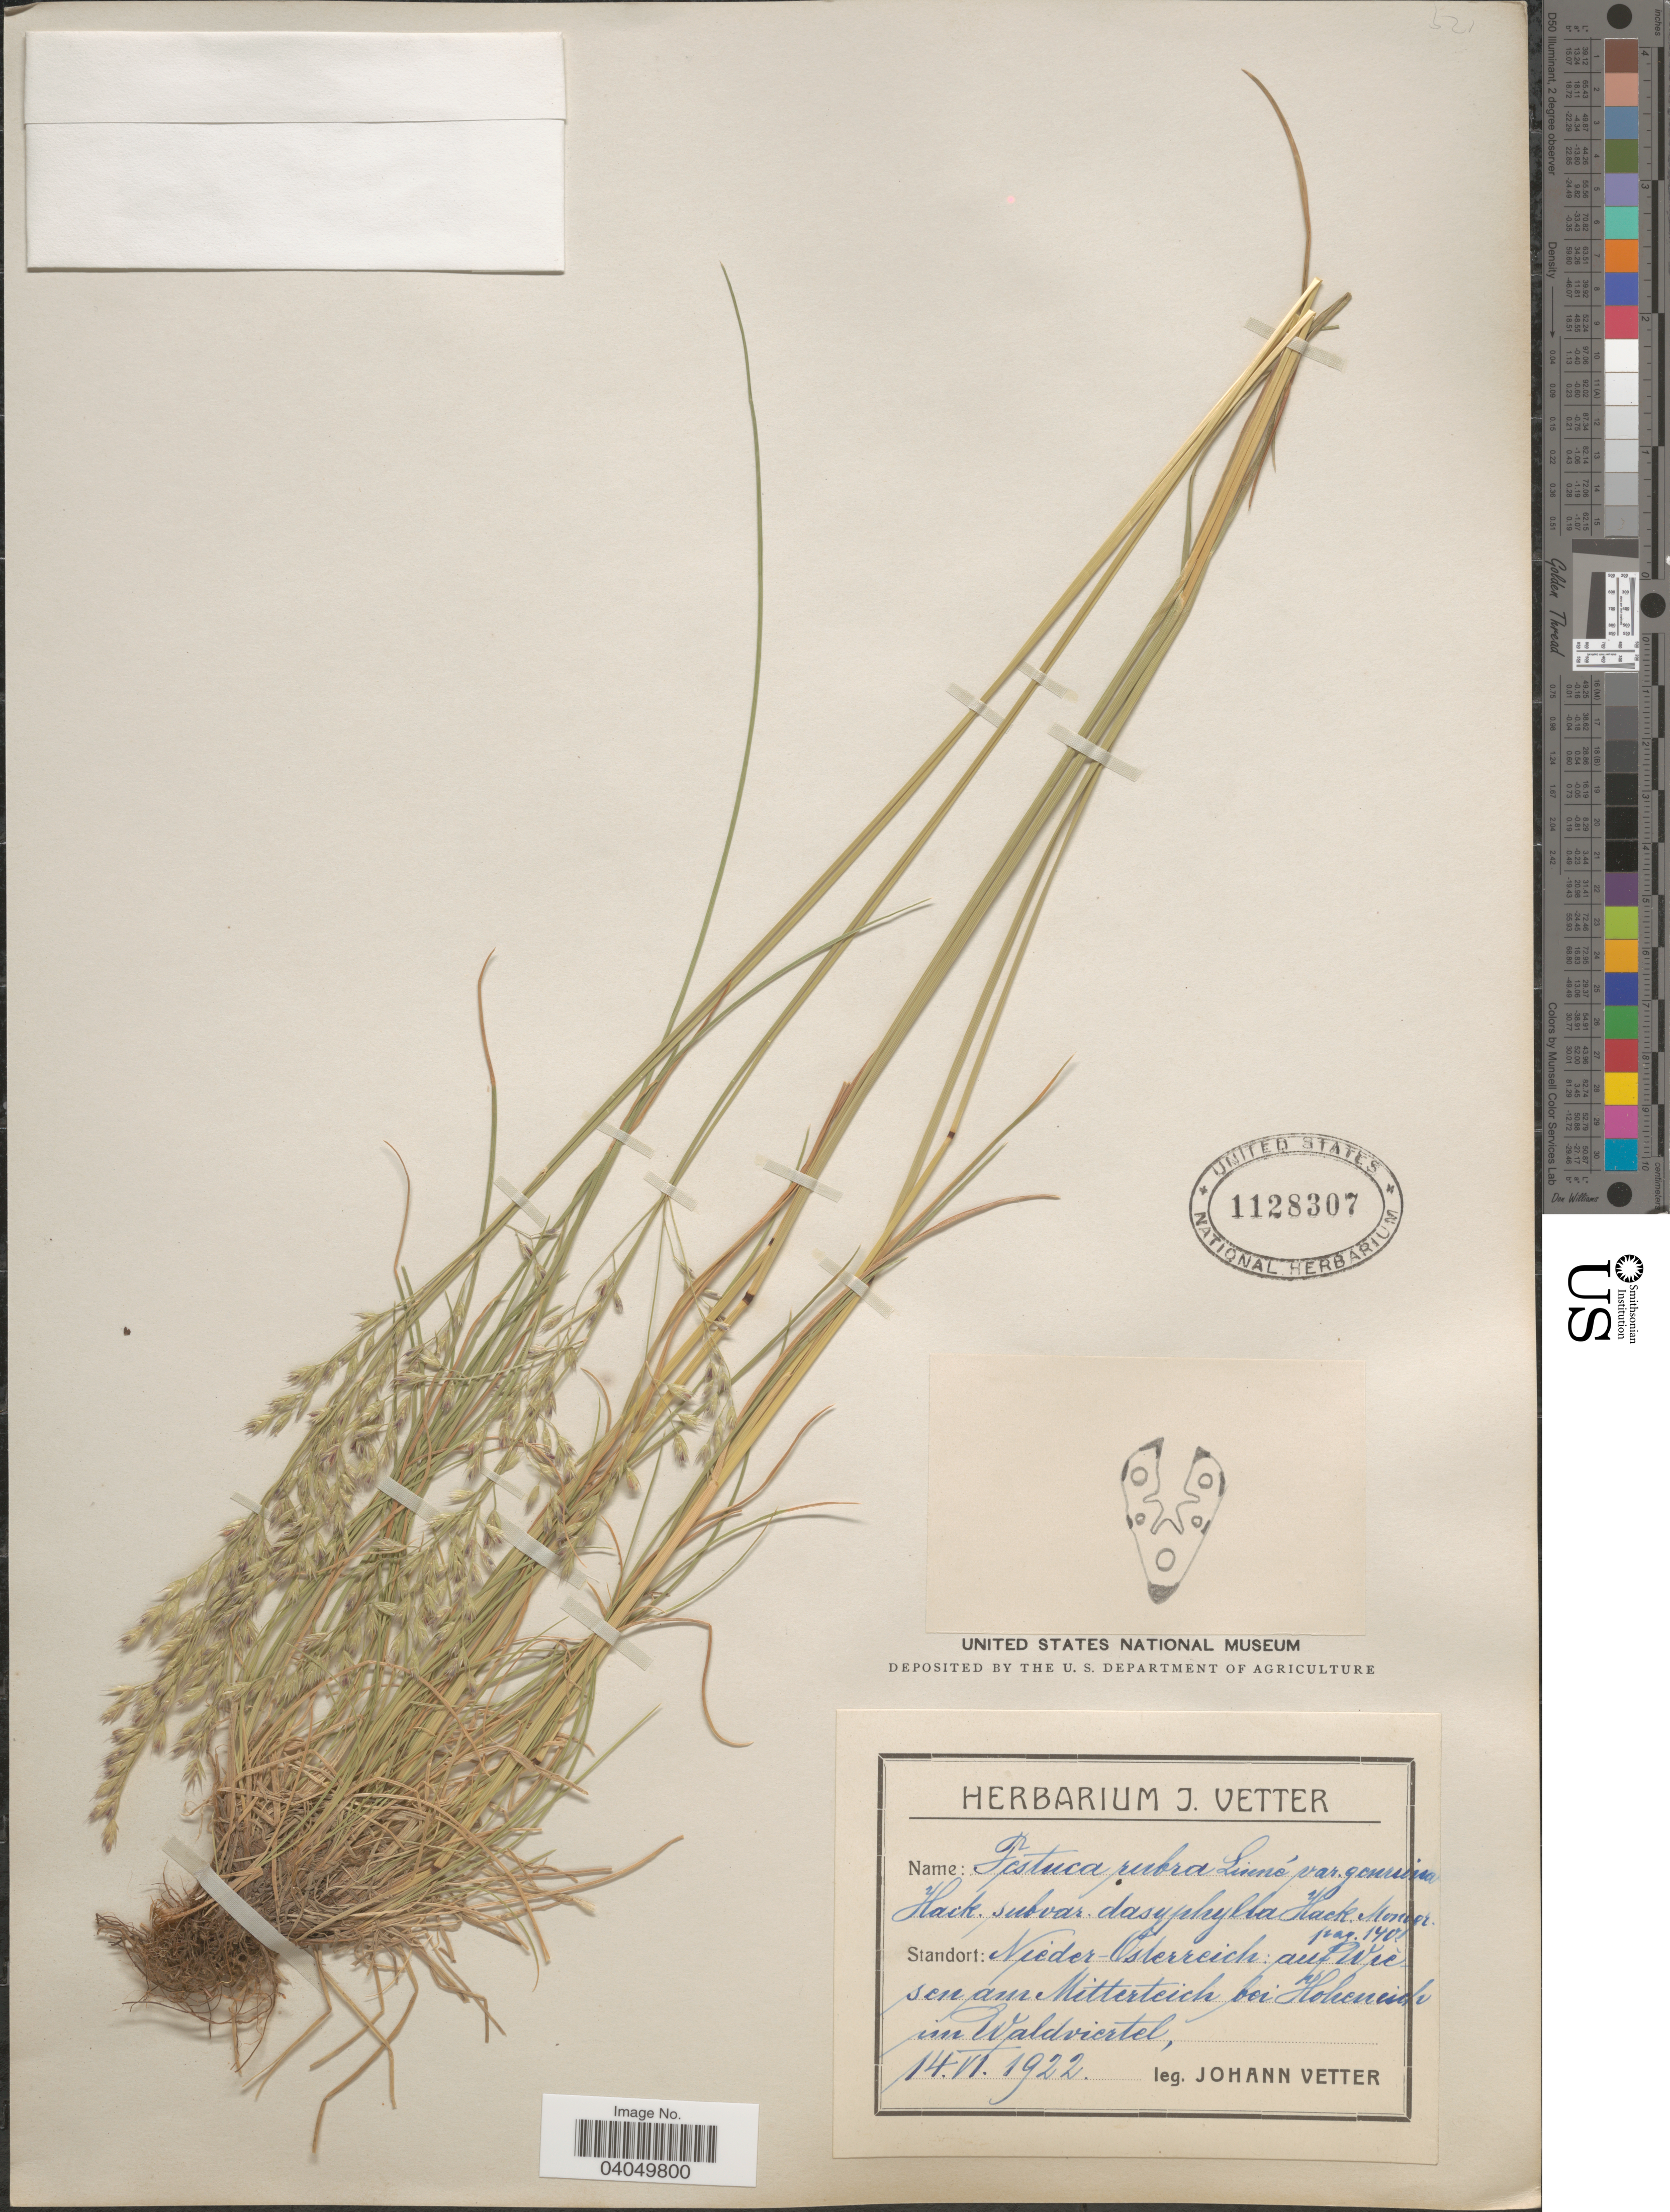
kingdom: Plantae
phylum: Tracheophyta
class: Liliopsida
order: Poales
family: Poaceae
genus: Festuca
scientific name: Festuca rubra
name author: L.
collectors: J. Vetter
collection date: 1922-06-14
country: Austria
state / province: Niederosterreich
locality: Standort: Nieder-Osterreich: auf Wiesen am Mitterteich bei Hoheneich im Waldviertel.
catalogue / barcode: US 1128307